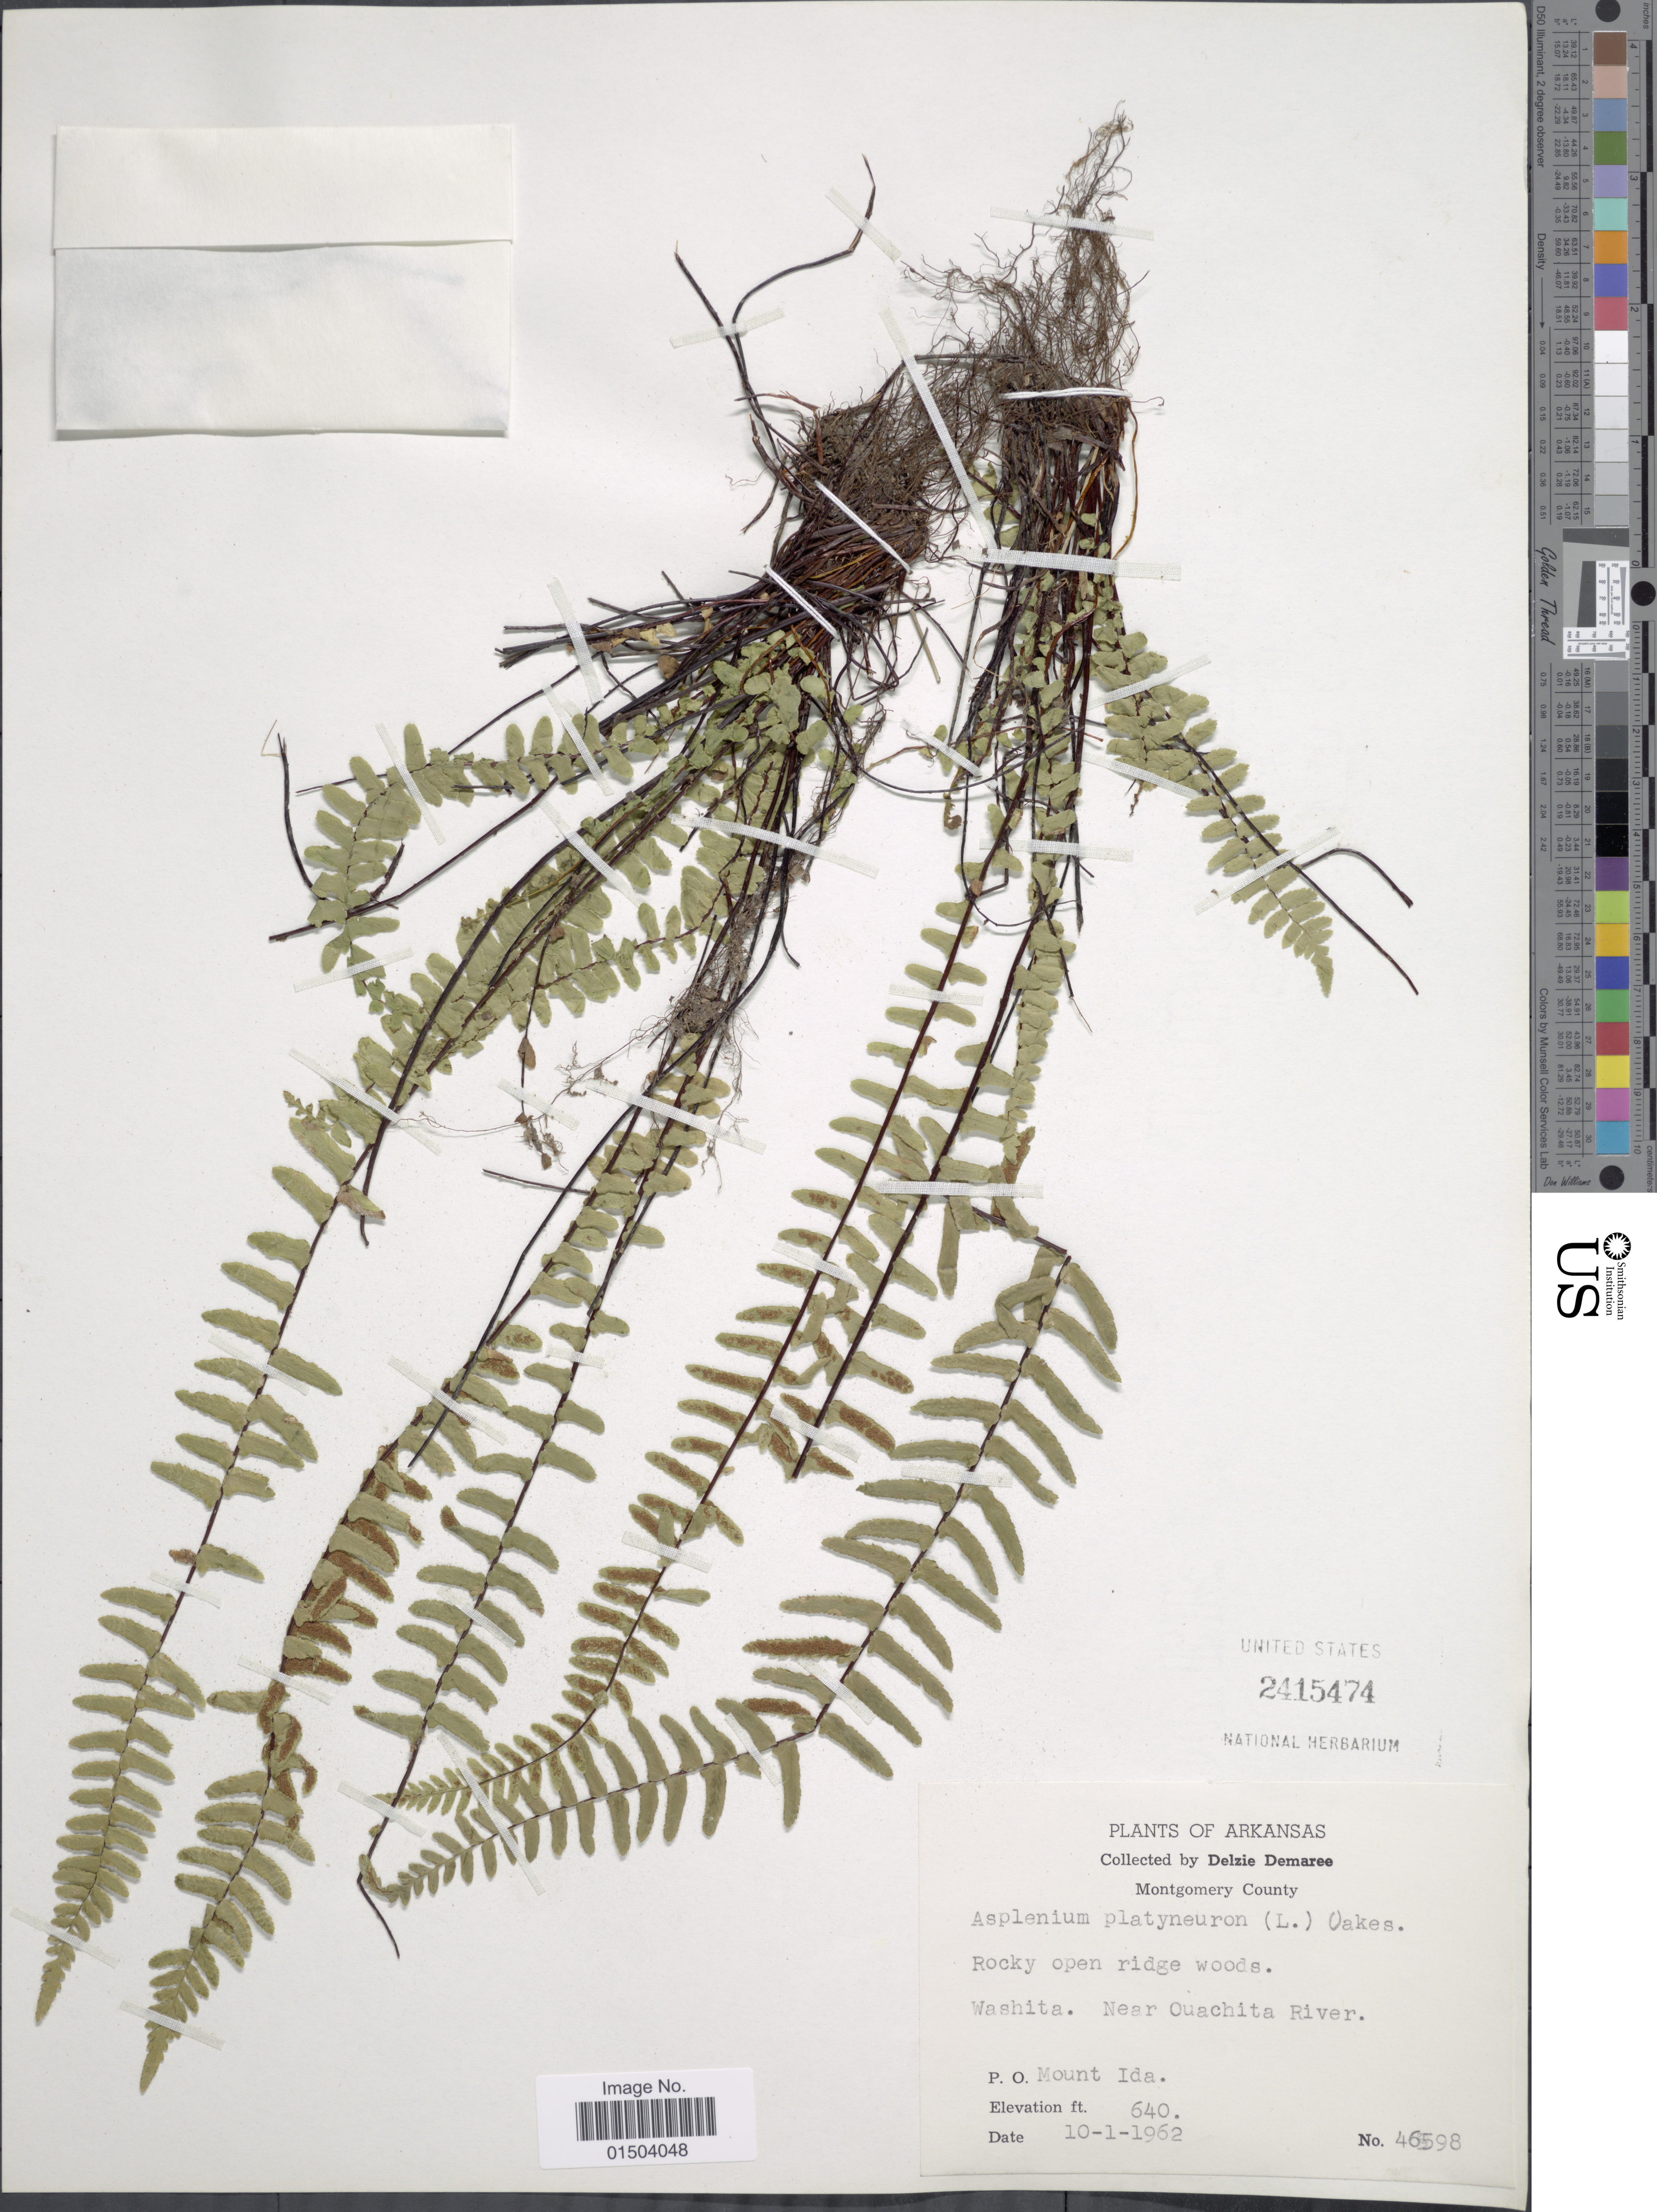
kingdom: Plantae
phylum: Tracheophyta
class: Polypodiopsida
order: Polypodiales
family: Aspleniaceae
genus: Asplenium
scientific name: Asplenium platyneuron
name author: (L.) Britton, Stearns & Poggenb.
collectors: D. Demaree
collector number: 46598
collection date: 1962-10-01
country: United States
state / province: Arkansas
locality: Montgomery County. Washita. Near Ouachita River. P.O. Mount Ida.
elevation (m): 195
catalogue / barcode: US 2415474